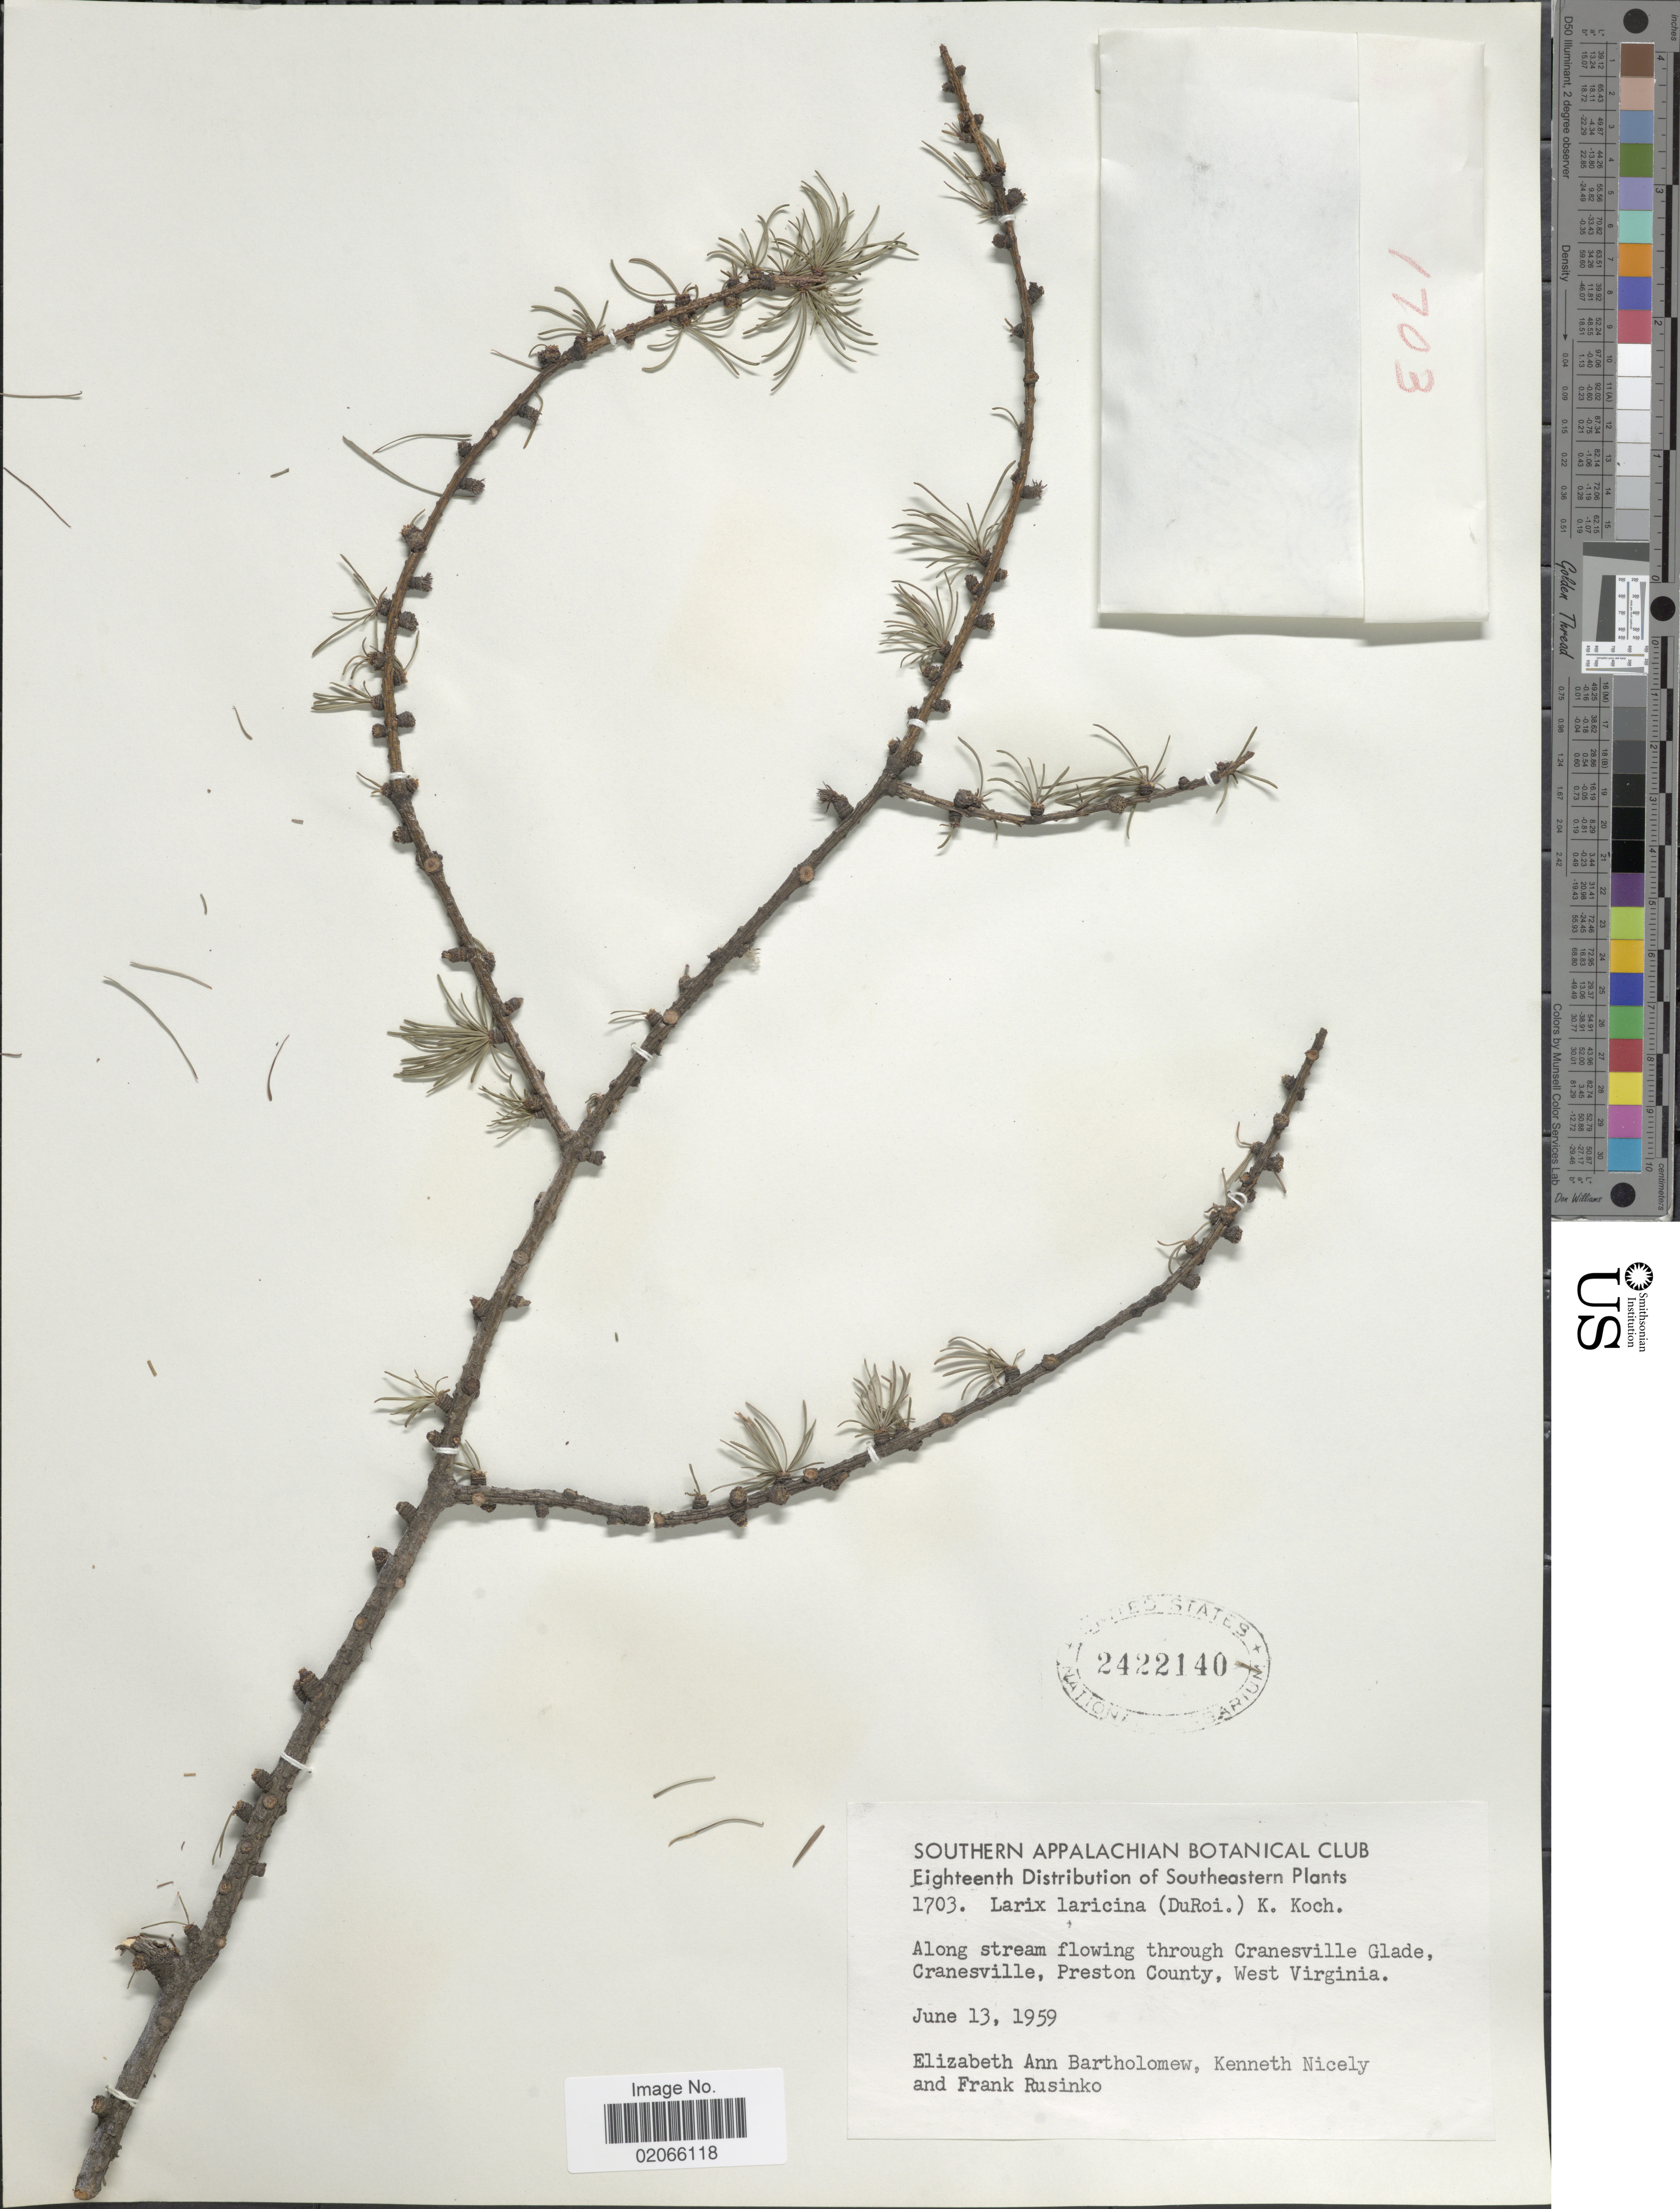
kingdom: Plantae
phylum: Tracheophyta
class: Pinopsida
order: Pinales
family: Pinaceae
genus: Larix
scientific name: Larix laricina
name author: (Du Roi) K. Koch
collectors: E. Bartholomew, K. Nicely & F. Rusinko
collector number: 1703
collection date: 1959-06-13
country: United States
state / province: West Virginia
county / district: Preston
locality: Along stream flowing through Cranesville Glade Cranesville, Preston county, West Virginia.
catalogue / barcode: US 2422140